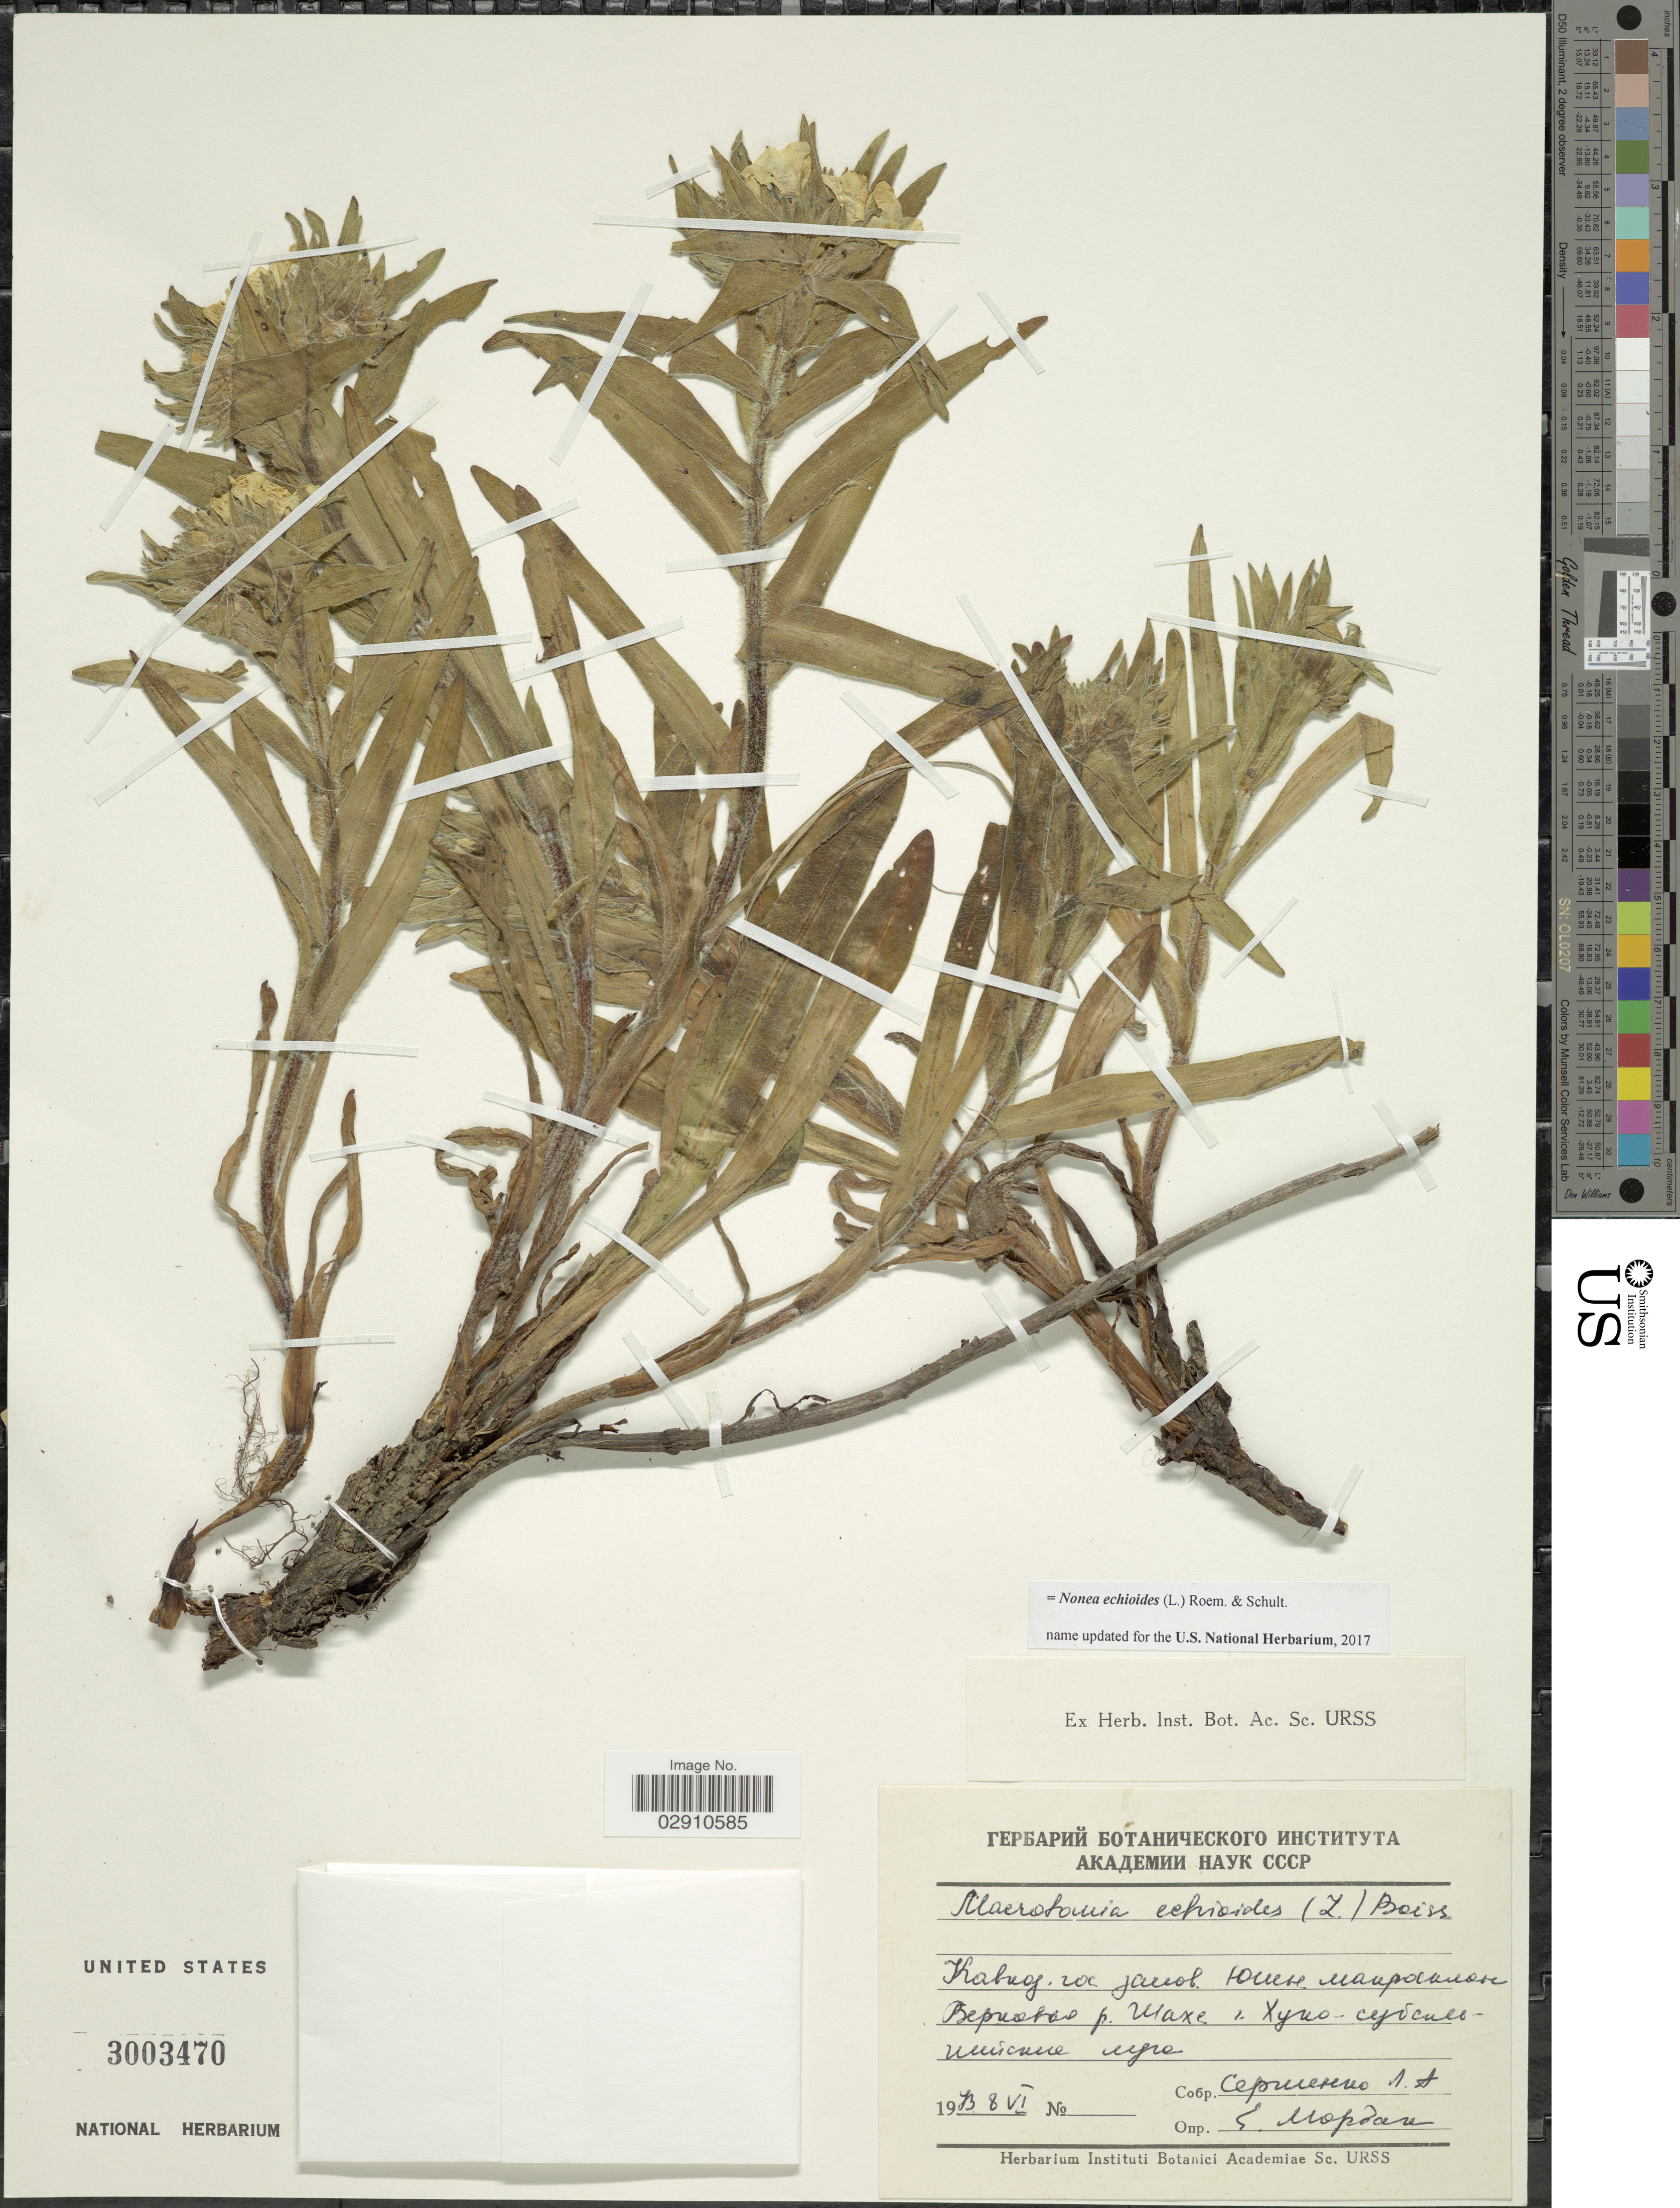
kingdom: Plantae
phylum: Tracheophyta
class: Magnoliopsida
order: Boraginales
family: Boraginaceae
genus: Nonea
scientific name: Nonea echioides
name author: Roem. & Schult.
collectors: L. Sergienko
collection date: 1973-06-08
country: Russian Federation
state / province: Krasnodar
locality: River Shakhe, Mountain Khuko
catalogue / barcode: US 3003470